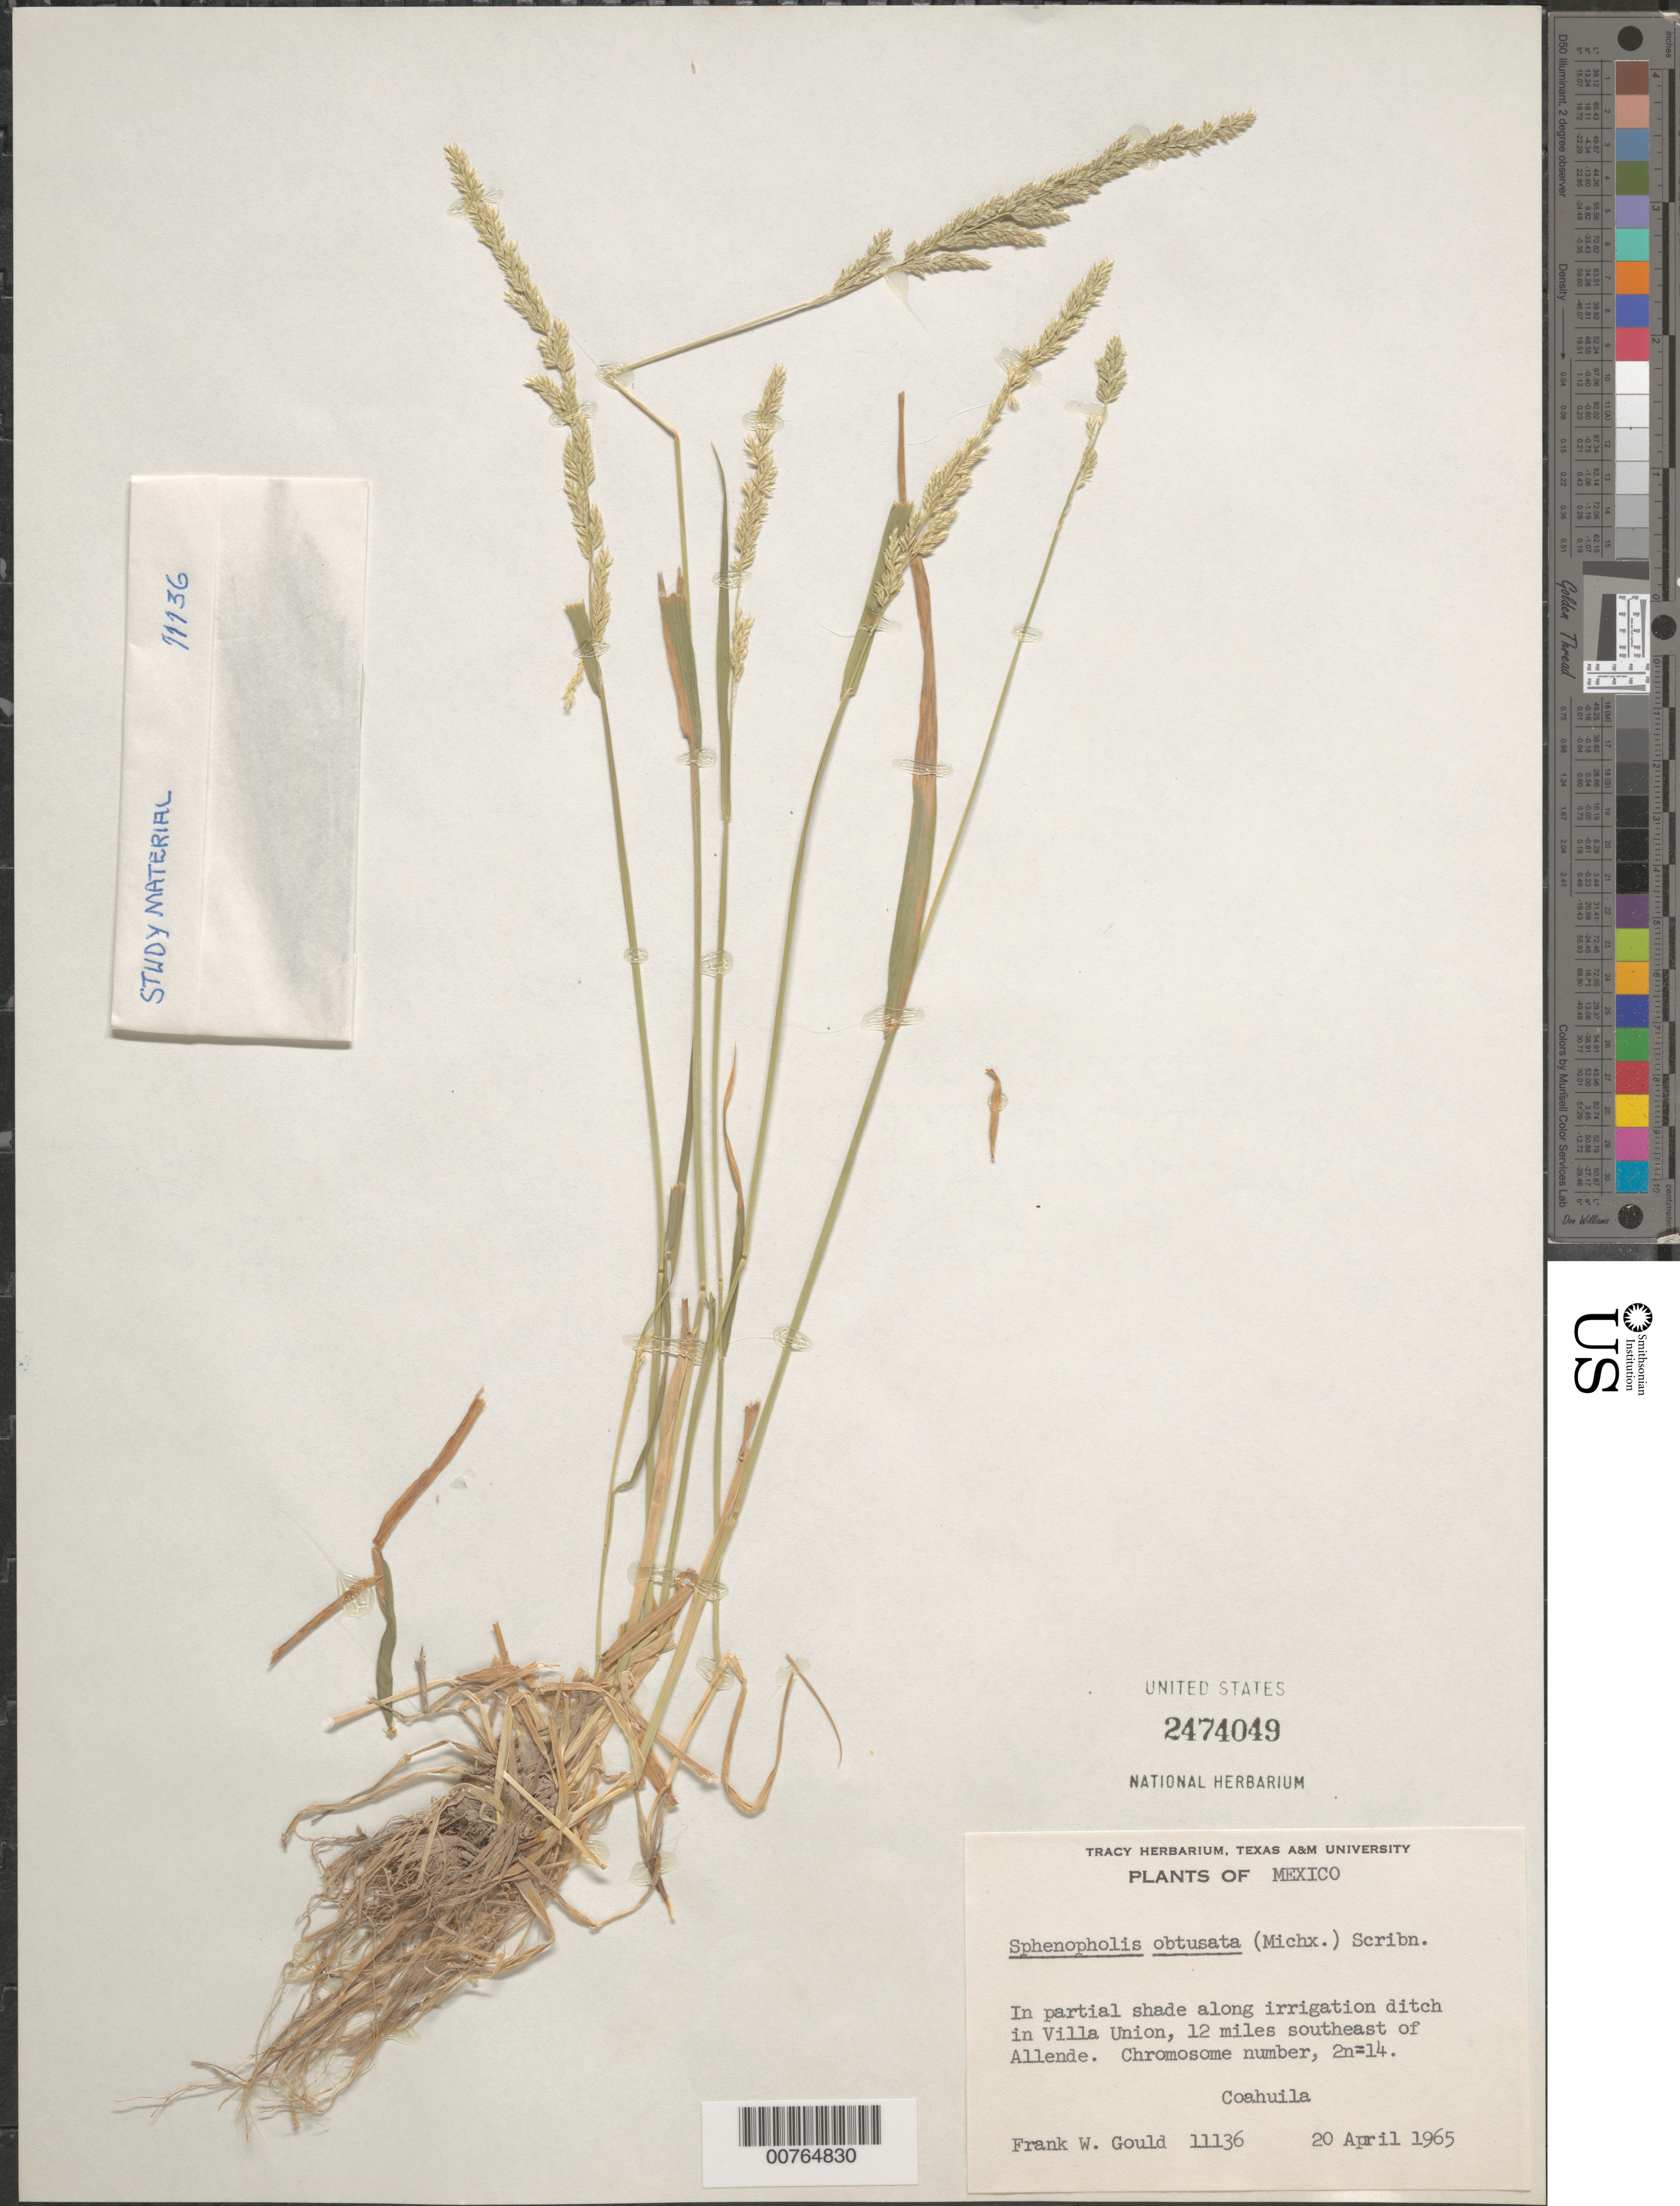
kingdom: Plantae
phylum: Tracheophyta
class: Liliopsida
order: Poales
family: Poaceae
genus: Sphenopholis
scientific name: Sphenopholis obtusata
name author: (Michx.) Scribn.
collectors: F. W. Gould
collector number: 11136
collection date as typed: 20 Apr 1965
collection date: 1965-04-20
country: Mexico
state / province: Coahuila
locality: Villa Union, 12 mi SE of Allende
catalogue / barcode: US 2474049